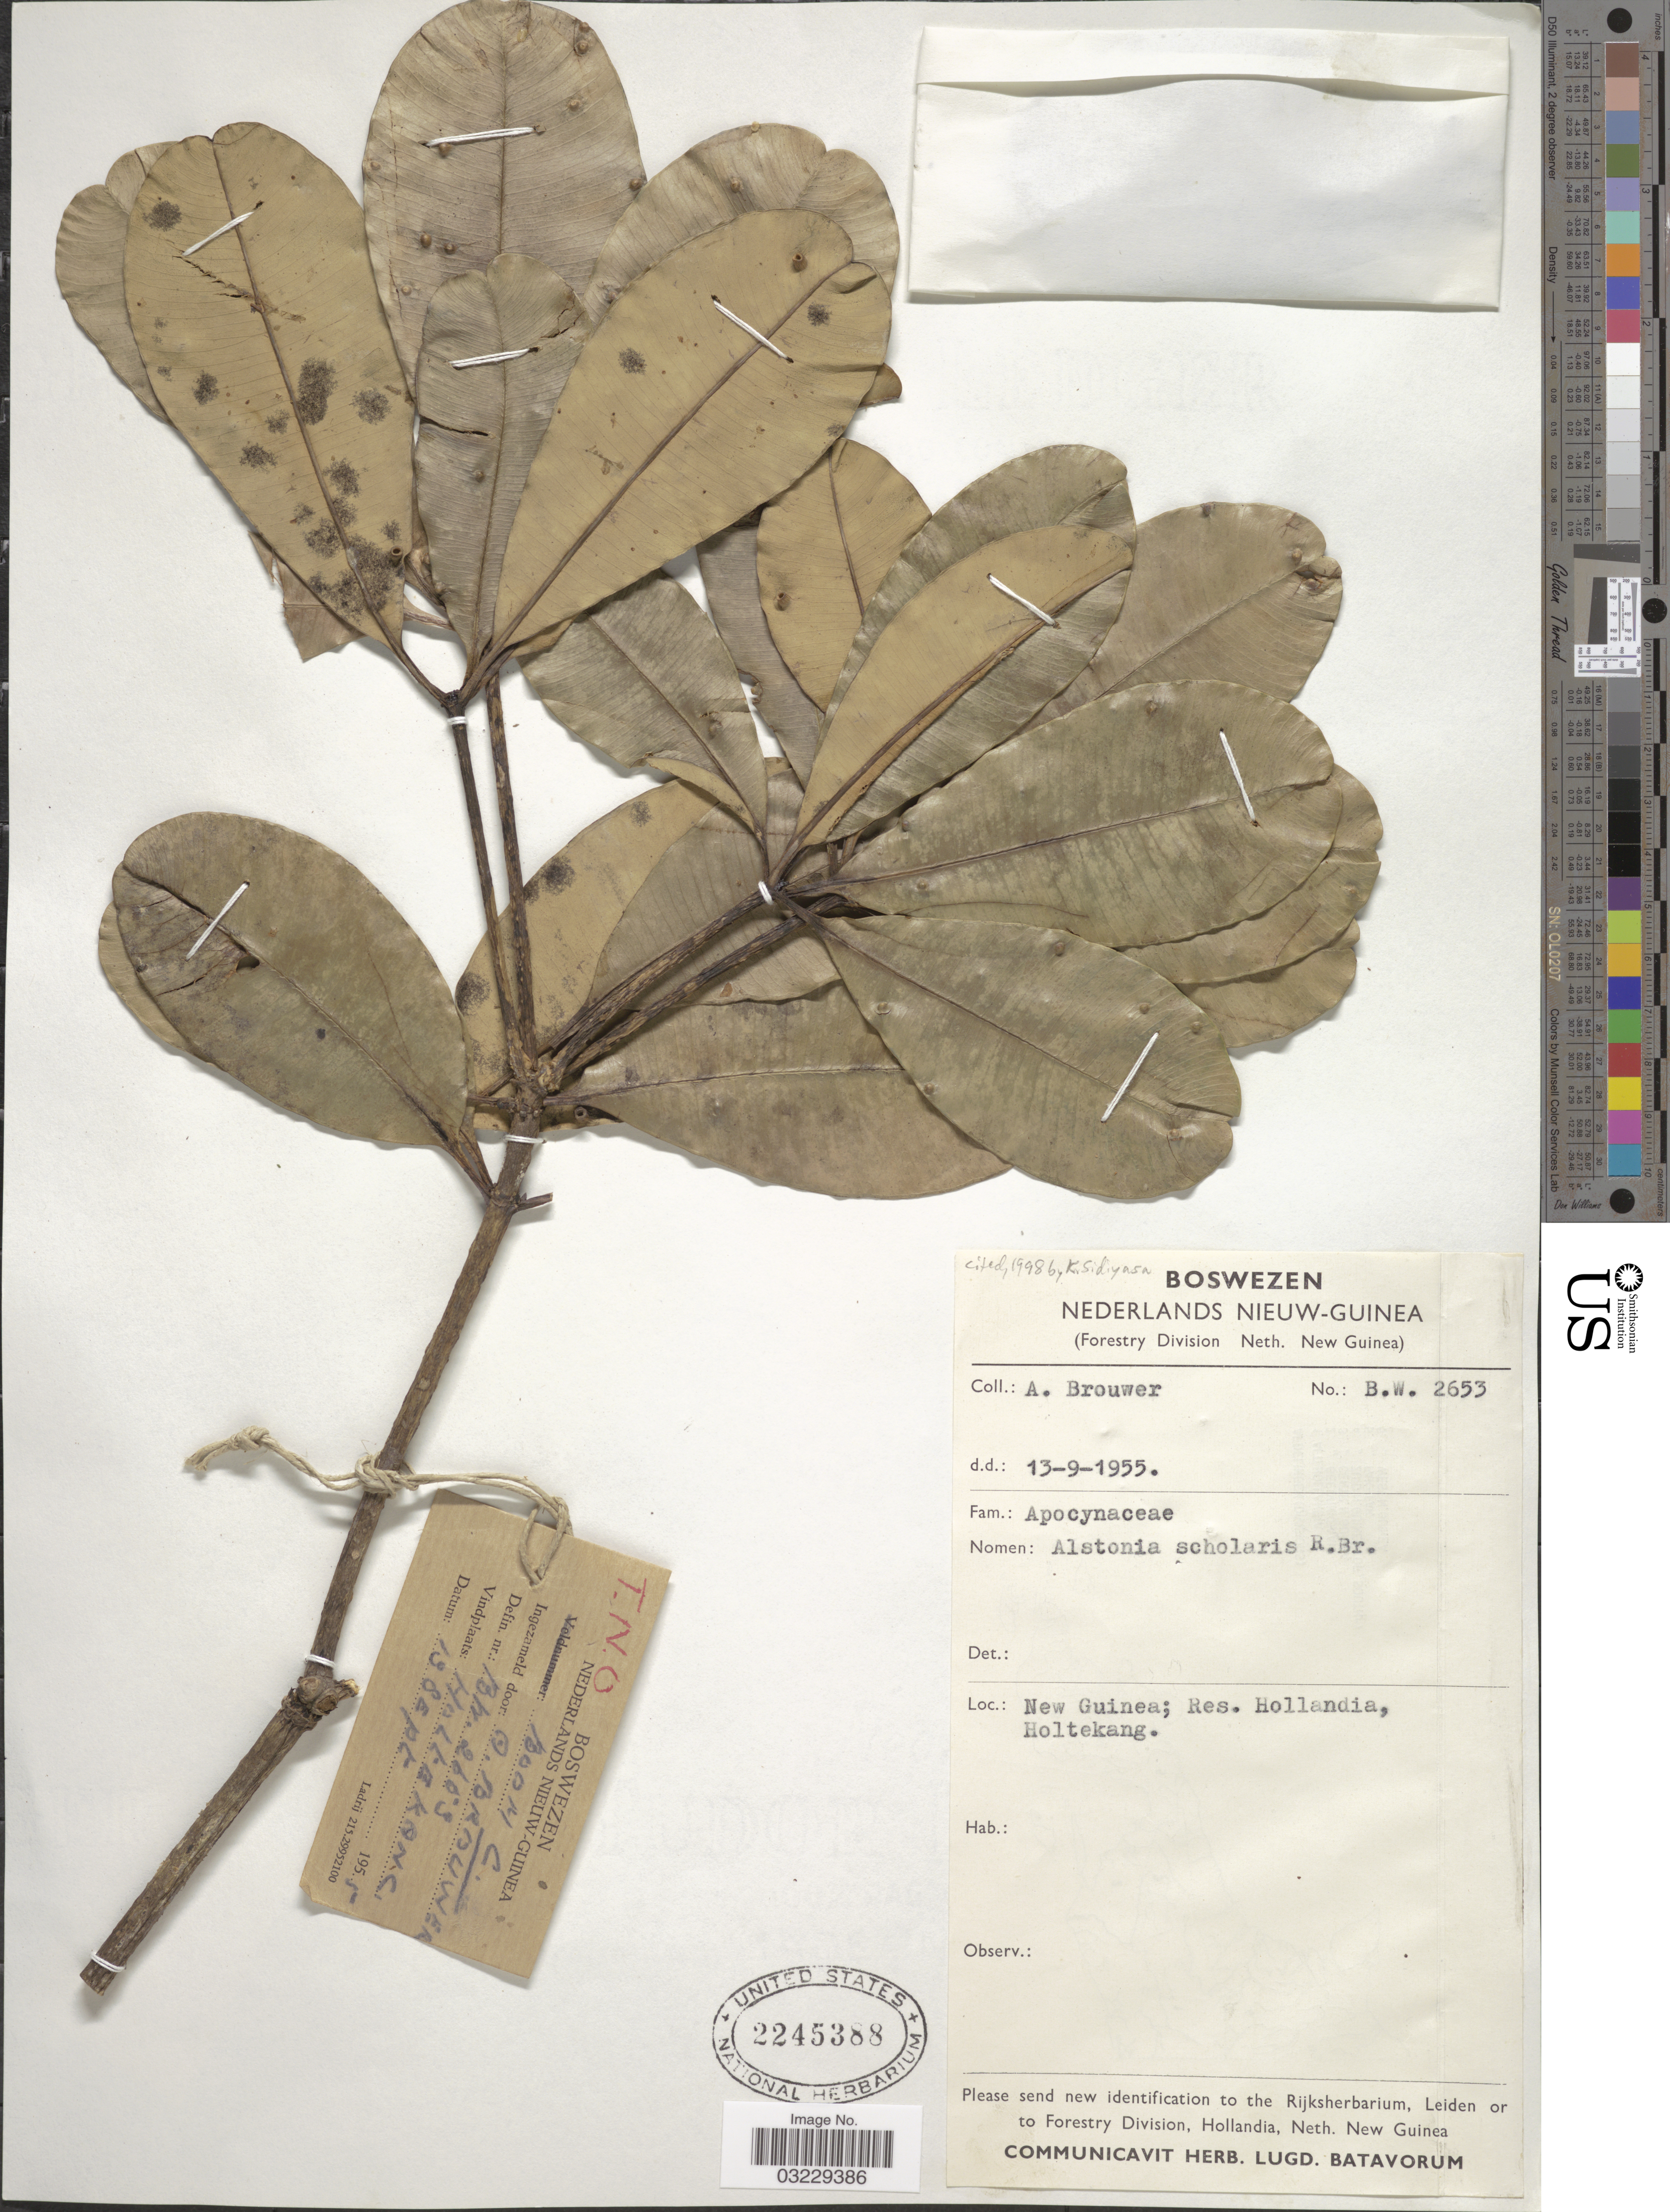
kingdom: Plantae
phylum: Tracheophyta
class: Magnoliopsida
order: Gentianales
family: Apocynaceae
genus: Alstonia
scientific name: Alstonia scholaris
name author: (L.) R. Br.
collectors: A. Brouwer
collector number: B.W.2653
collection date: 1955-09-13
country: Indonesia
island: New Guinea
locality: Nederlands Nieuw-Guinea. New Guinea; Res. Hollandia, Holtekang.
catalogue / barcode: US 2245388